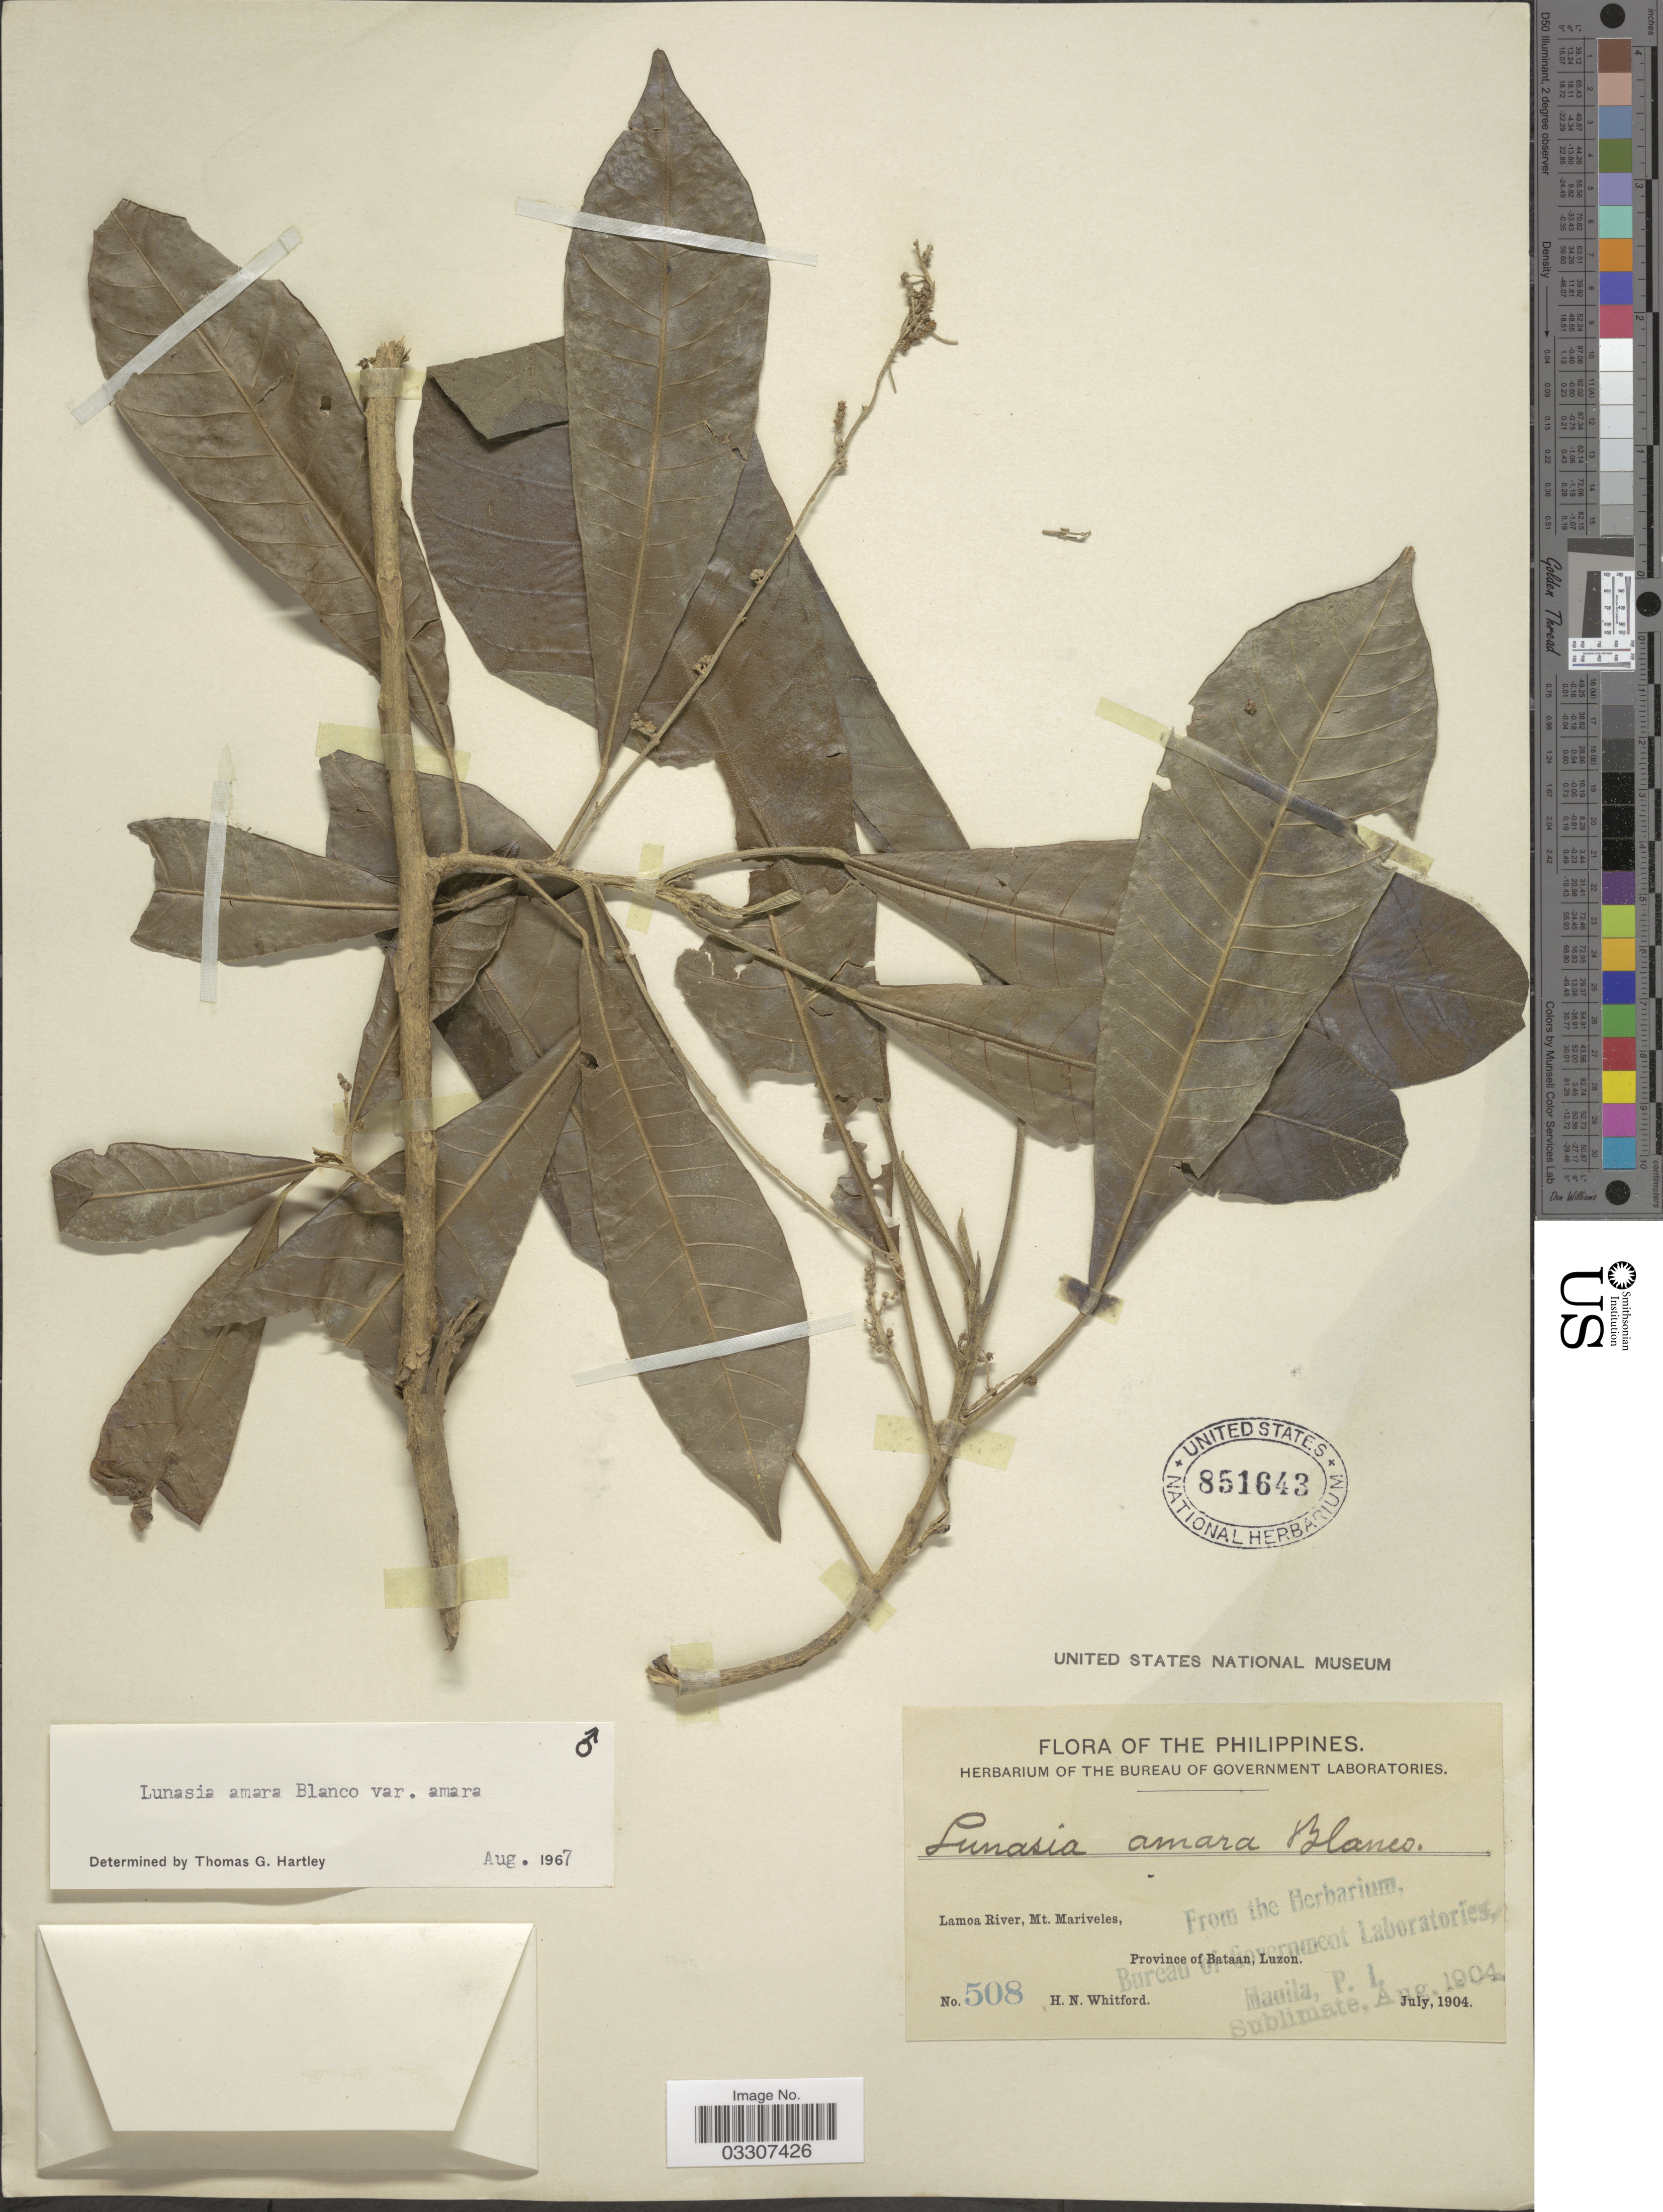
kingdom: Plantae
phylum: Tracheophyta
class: Magnoliopsida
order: Sapindales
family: Rutaceae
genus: Lunasia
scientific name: Lunasia amara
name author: Blanco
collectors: H. N. Whitford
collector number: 508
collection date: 1904-07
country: Philippines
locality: Lamoa River, Mt. Mariveles, Province of Bataan.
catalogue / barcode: US 851643